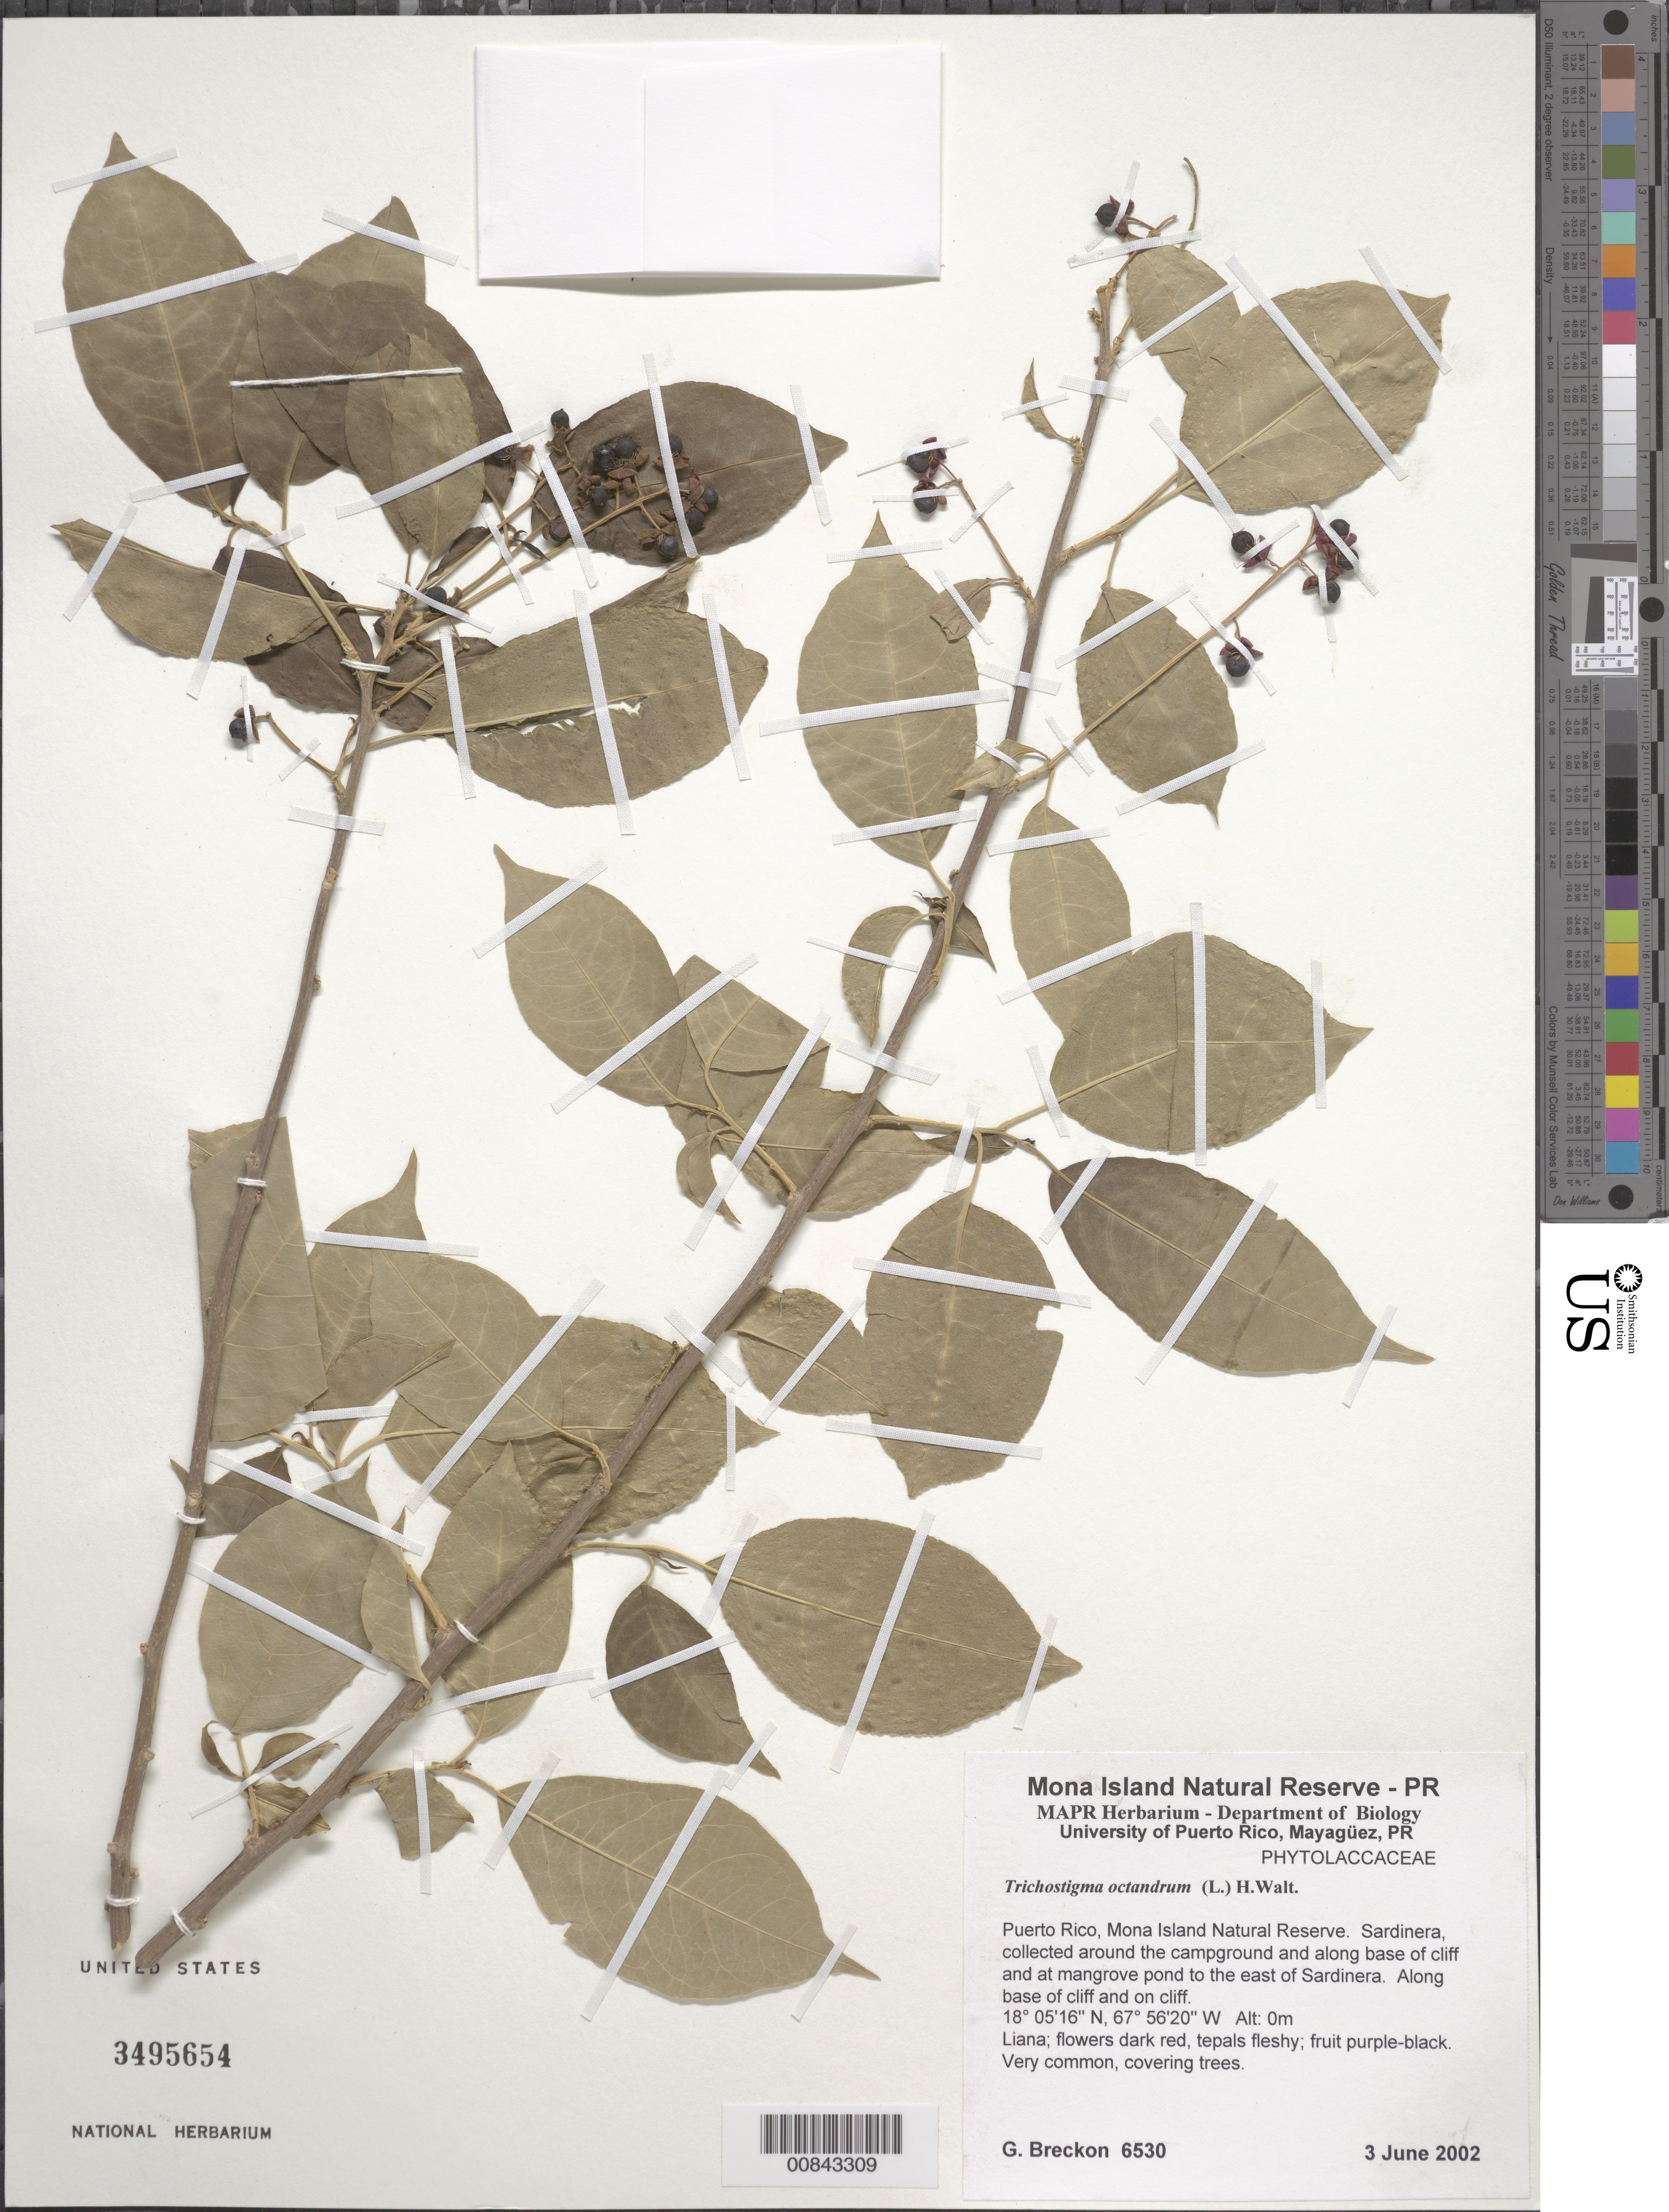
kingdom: Plantae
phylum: Tracheophyta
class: Magnoliopsida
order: Caryophyllales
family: Phytolaccaceae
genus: Trichostigma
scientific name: Trichostigma octandrum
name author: (L.) H. Walter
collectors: G. Breckon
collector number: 6530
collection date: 2002-06-03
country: Puerto Rico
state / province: Mayaguëz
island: Mona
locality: Mona Island Natural Reserve. Sardinera, collected around the campground and along base of cliff and at mangrove pond to the east of Sardinera.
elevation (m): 0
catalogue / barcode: US 3495654